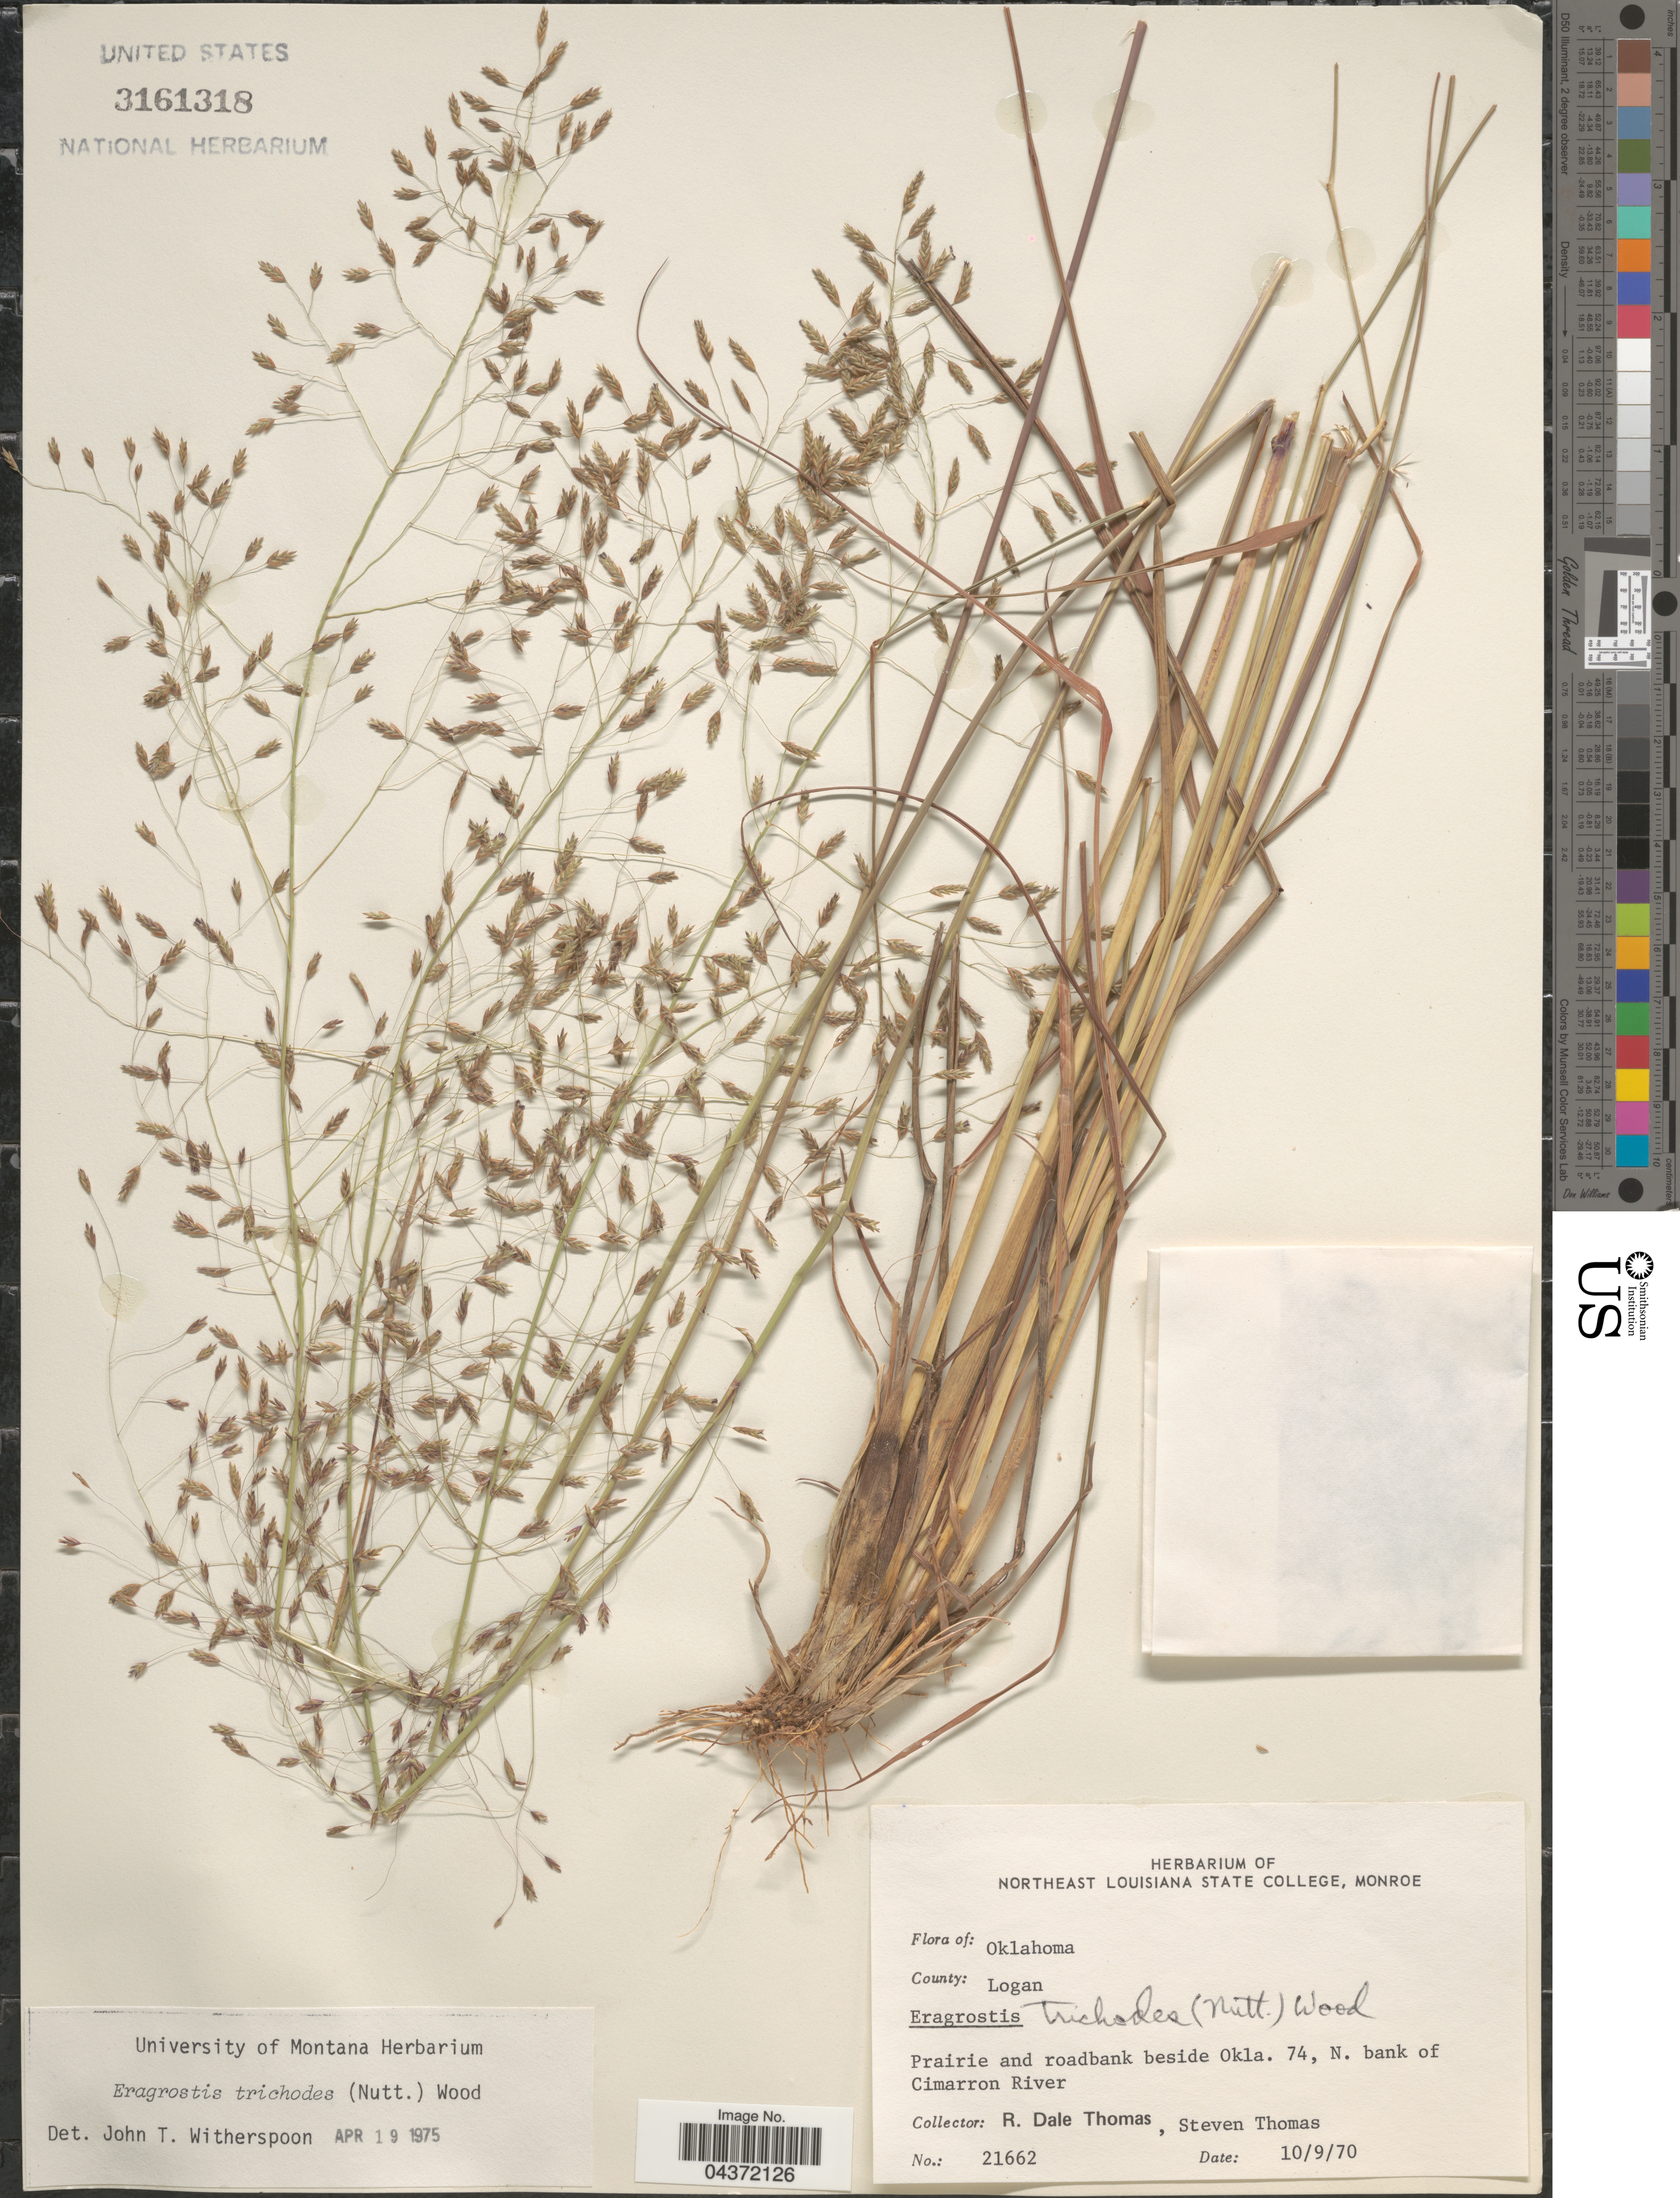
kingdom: Plantae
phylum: Tracheophyta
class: Liliopsida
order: Poales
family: Poaceae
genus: Eragrostis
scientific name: Eragrostis trichodes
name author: (Nutt.) Alph. Wood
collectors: R. Thomas & S. D. Thomas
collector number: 21662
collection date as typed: Transcribed d/m/y: 9/10/70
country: United States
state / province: Oklahoma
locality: County: Logan. Prairie and roadbank beside Okla. 74, N. bank of Cimarron River.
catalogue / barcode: US 3161318